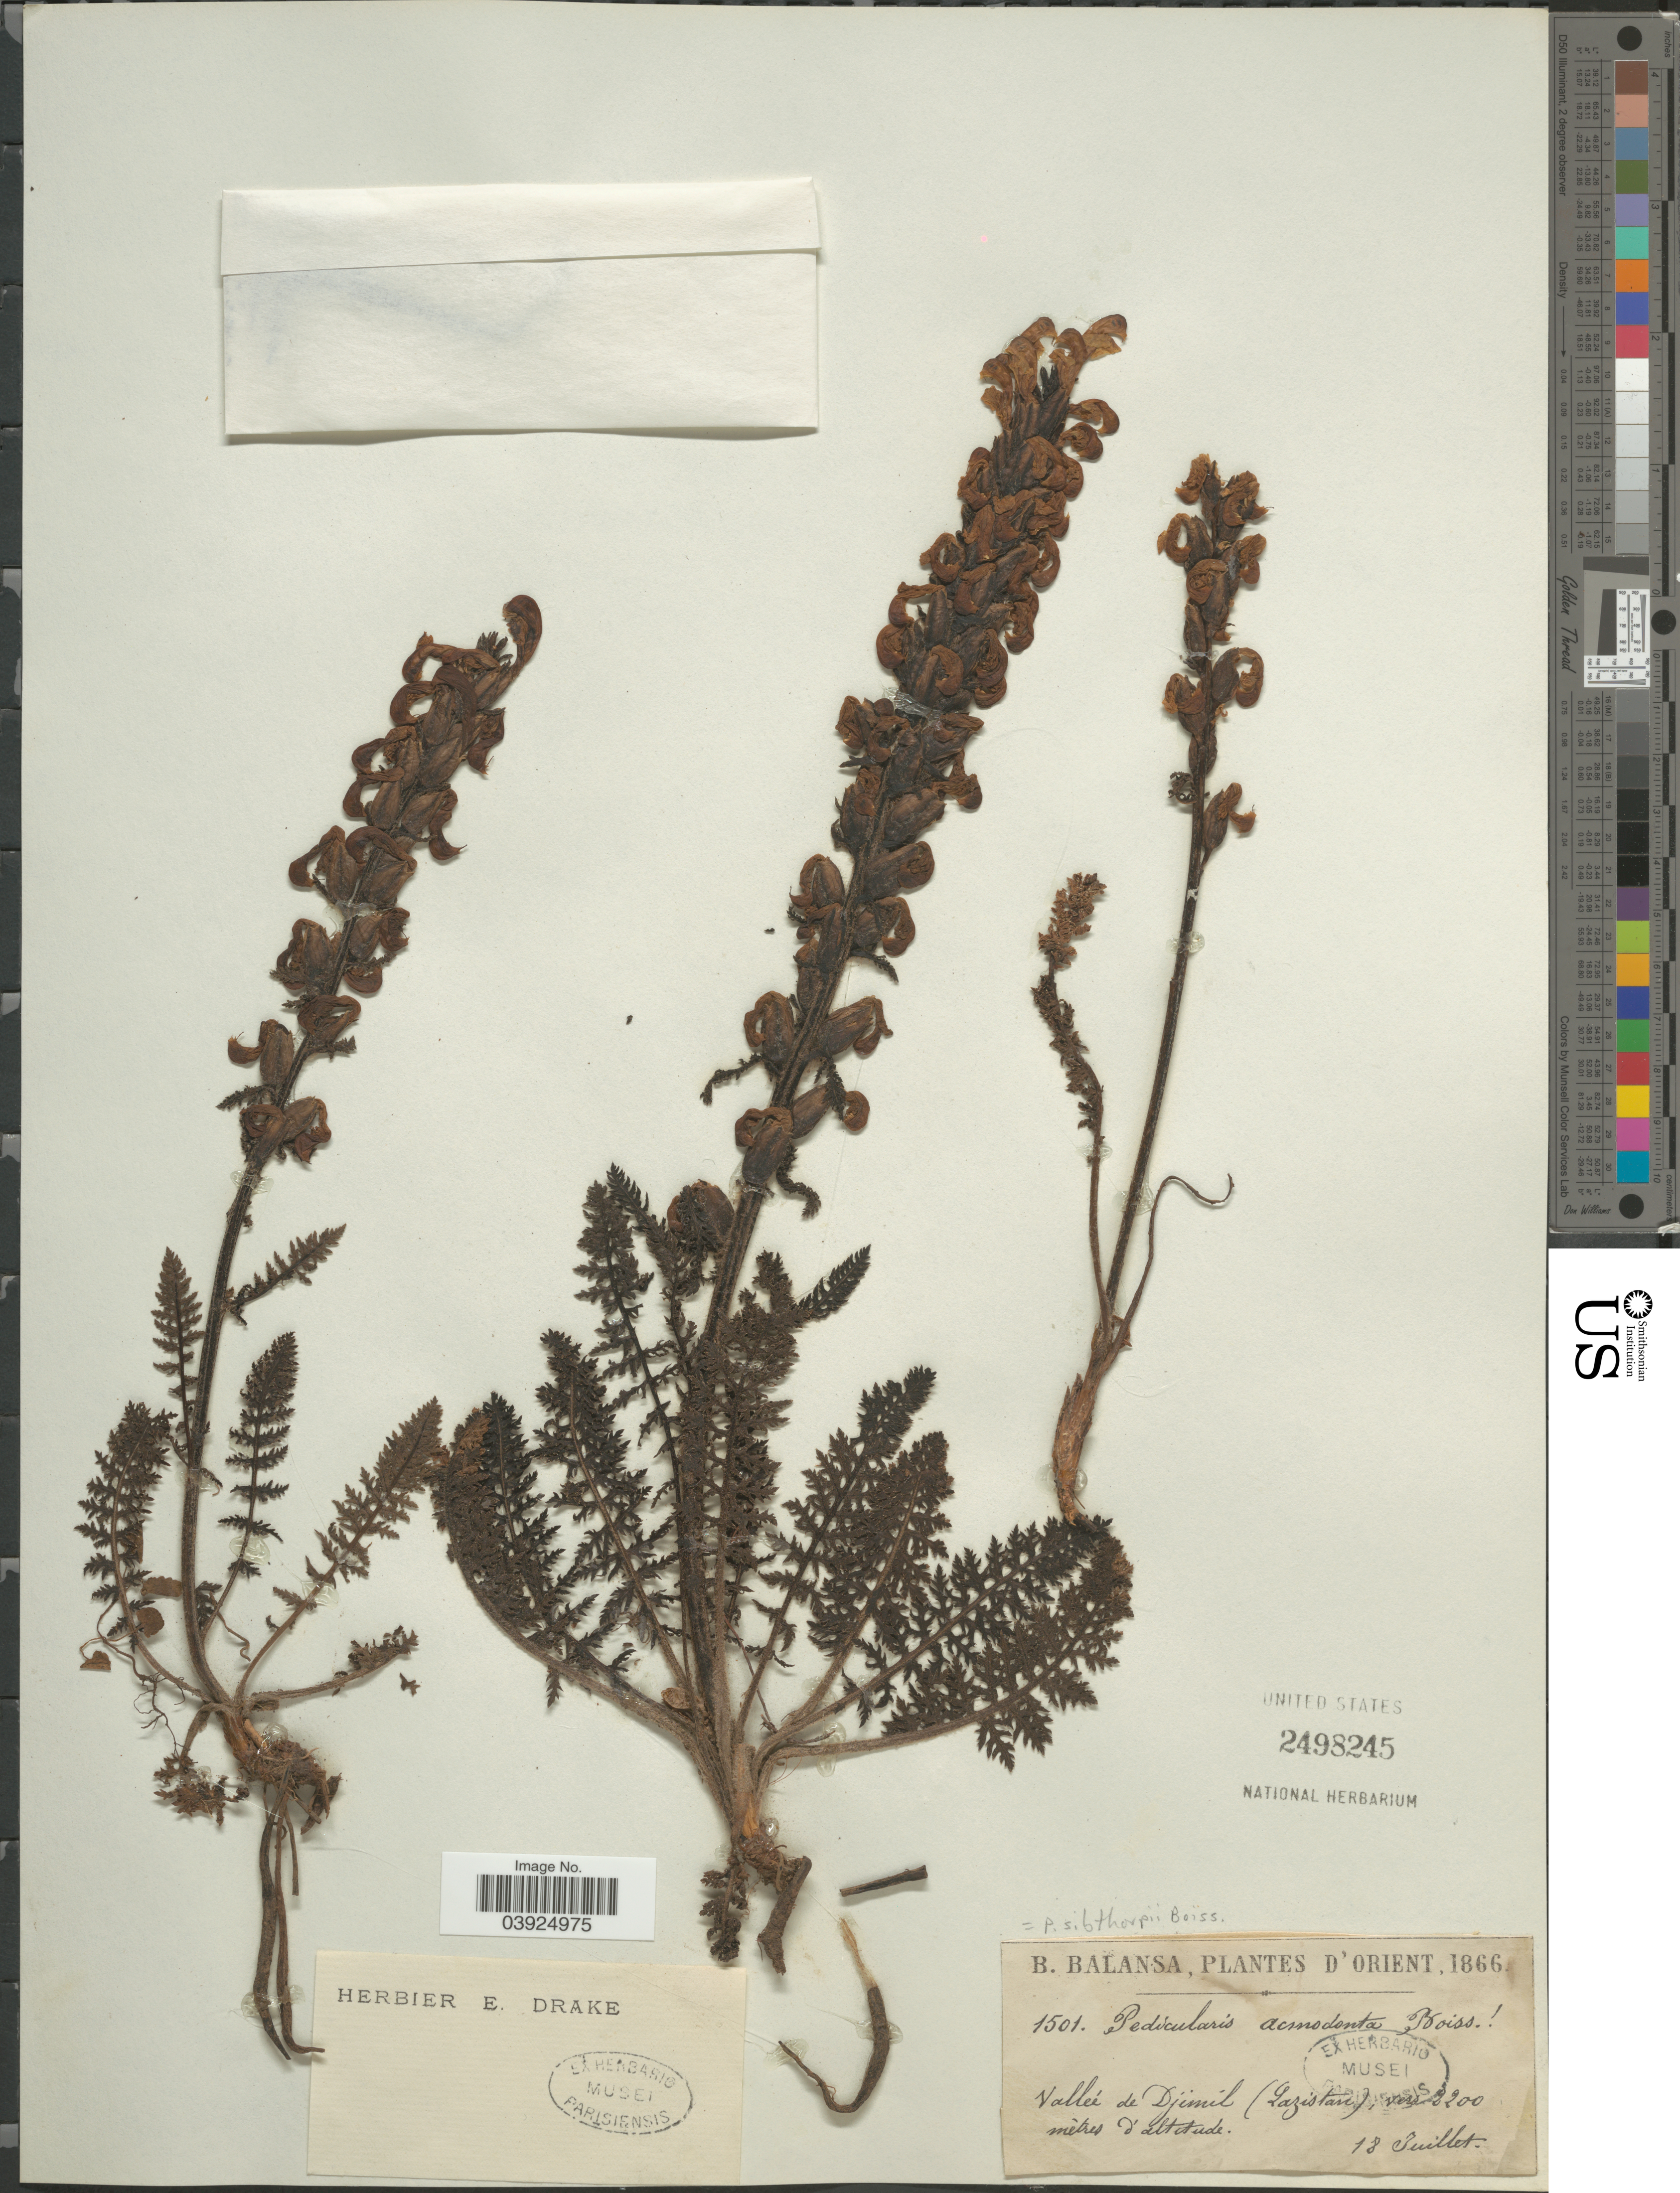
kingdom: Plantae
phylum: Tracheophyta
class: Magnoliopsida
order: Lamiales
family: Orobanchaceae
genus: Pedicularis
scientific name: Pedicularis sibthorpii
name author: Boiss.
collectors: B. Balansa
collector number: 1501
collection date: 1866-07-18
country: Turkey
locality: D'Orient. Vallée de Djemil (Lazistan).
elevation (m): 2200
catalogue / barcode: US 2498245